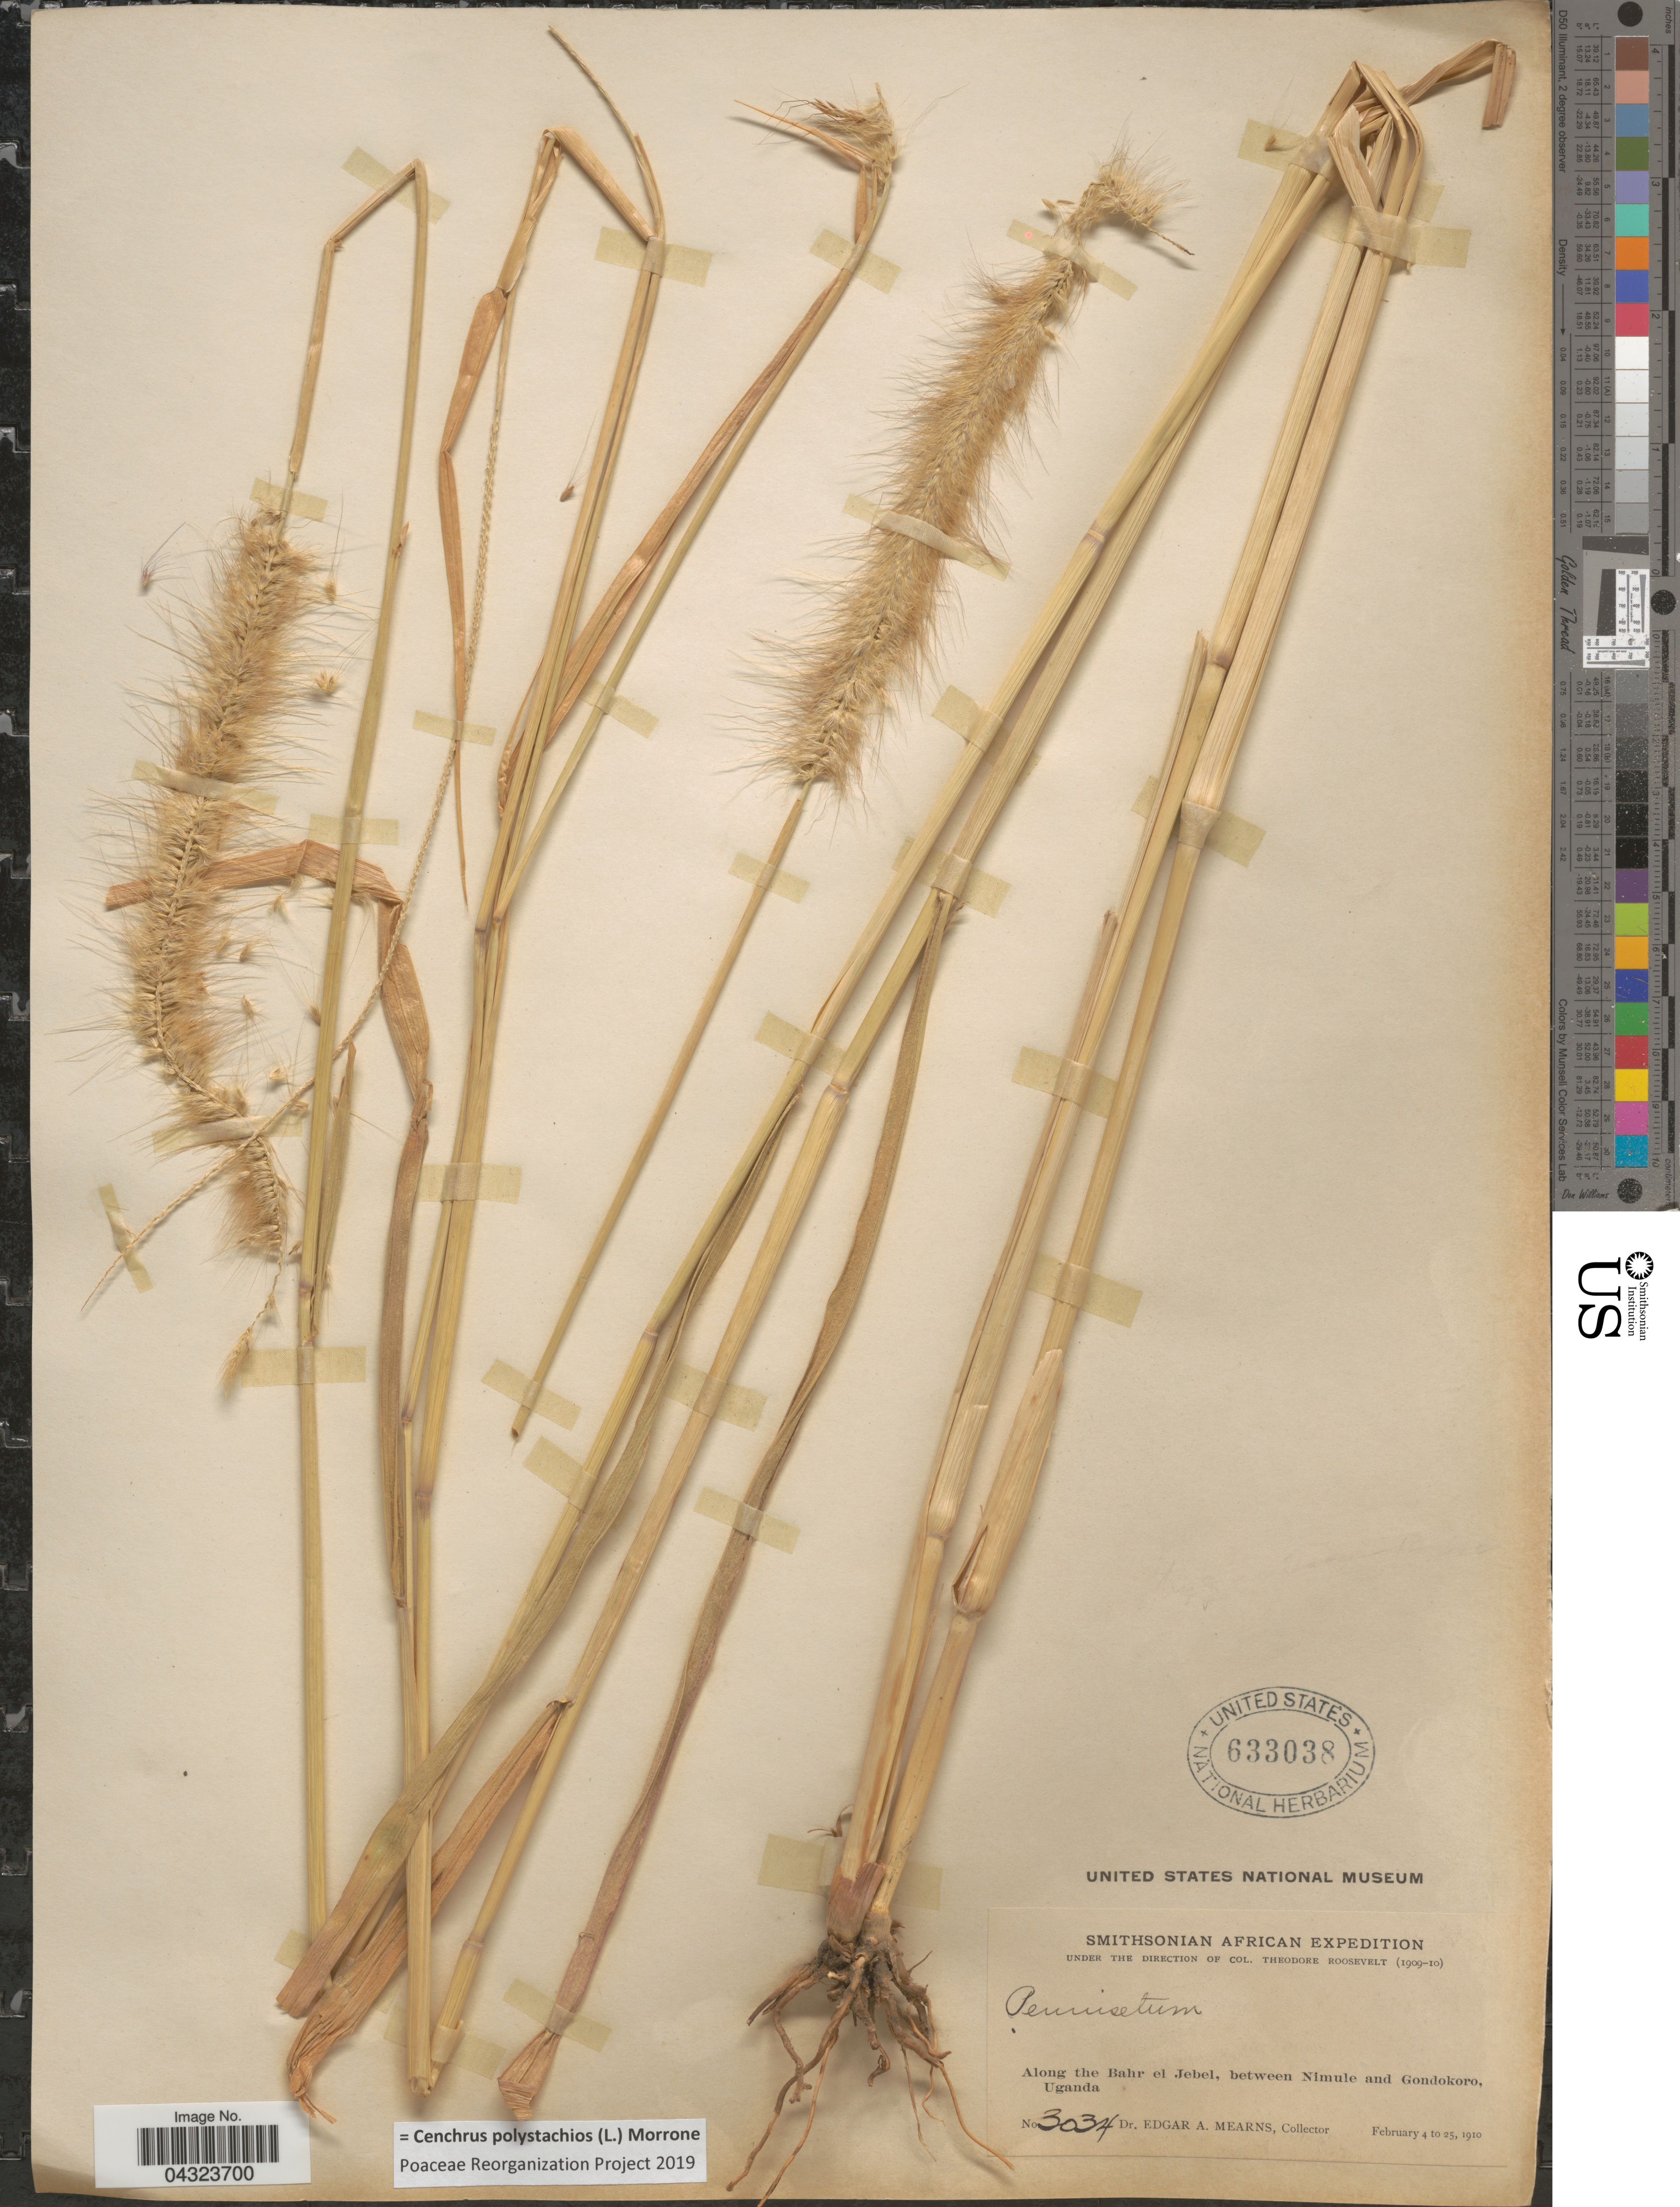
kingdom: Plantae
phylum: Tracheophyta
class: Liliopsida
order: Poales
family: Poaceae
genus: Cenchrus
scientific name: Cenchrus polystachios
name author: (L.) Morrone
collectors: E. A. Mearns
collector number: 3034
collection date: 1910-02-04/1910-02-25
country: Uganda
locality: Smithsonian African Expedition. Along the Bahr el Jebel, between Nimule and Gondokoro.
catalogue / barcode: US 633038